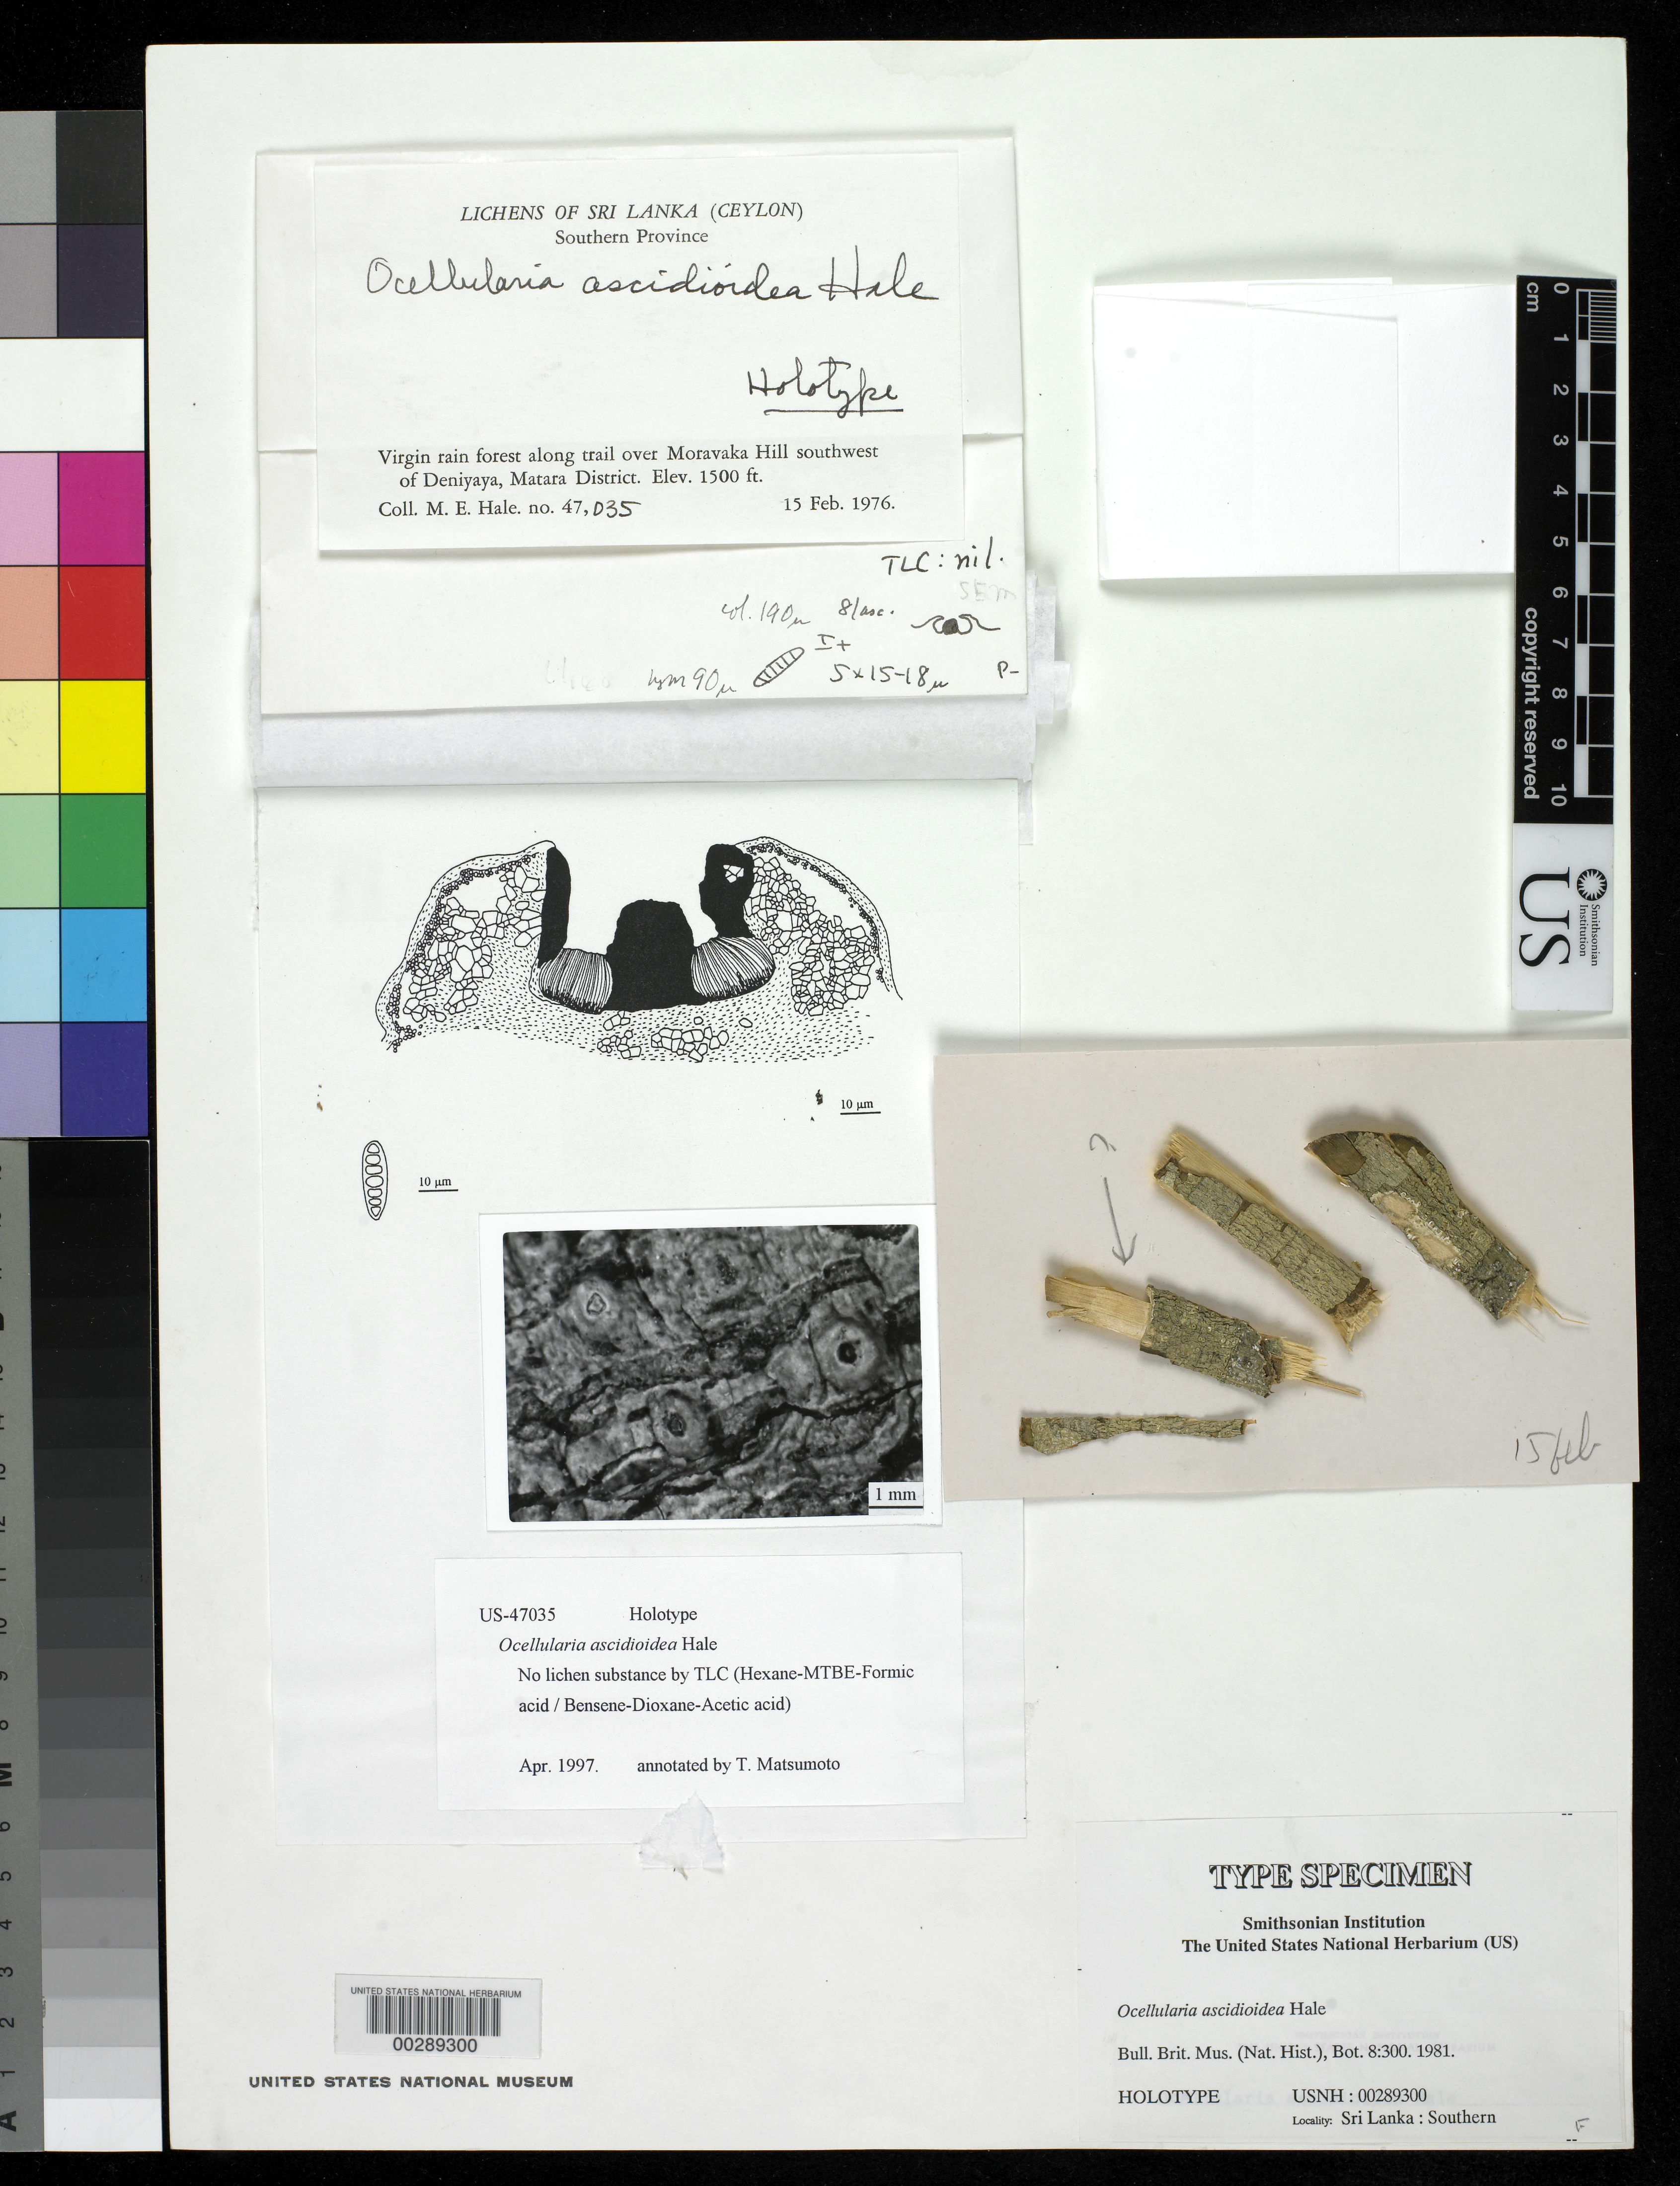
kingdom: Fungi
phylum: Ascomycota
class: Lecanoromycetes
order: Ostropales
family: Graphidaceae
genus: Ocellularia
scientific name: Ocellularia ascidioidea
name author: Hale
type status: Holotype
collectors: M. Hale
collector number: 47035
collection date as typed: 15 Feb 1976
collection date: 1976-02-15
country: Sri Lanka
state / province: Southern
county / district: Matara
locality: Along trail over Moravaka Hill, SW of Deniyaya.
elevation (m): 457